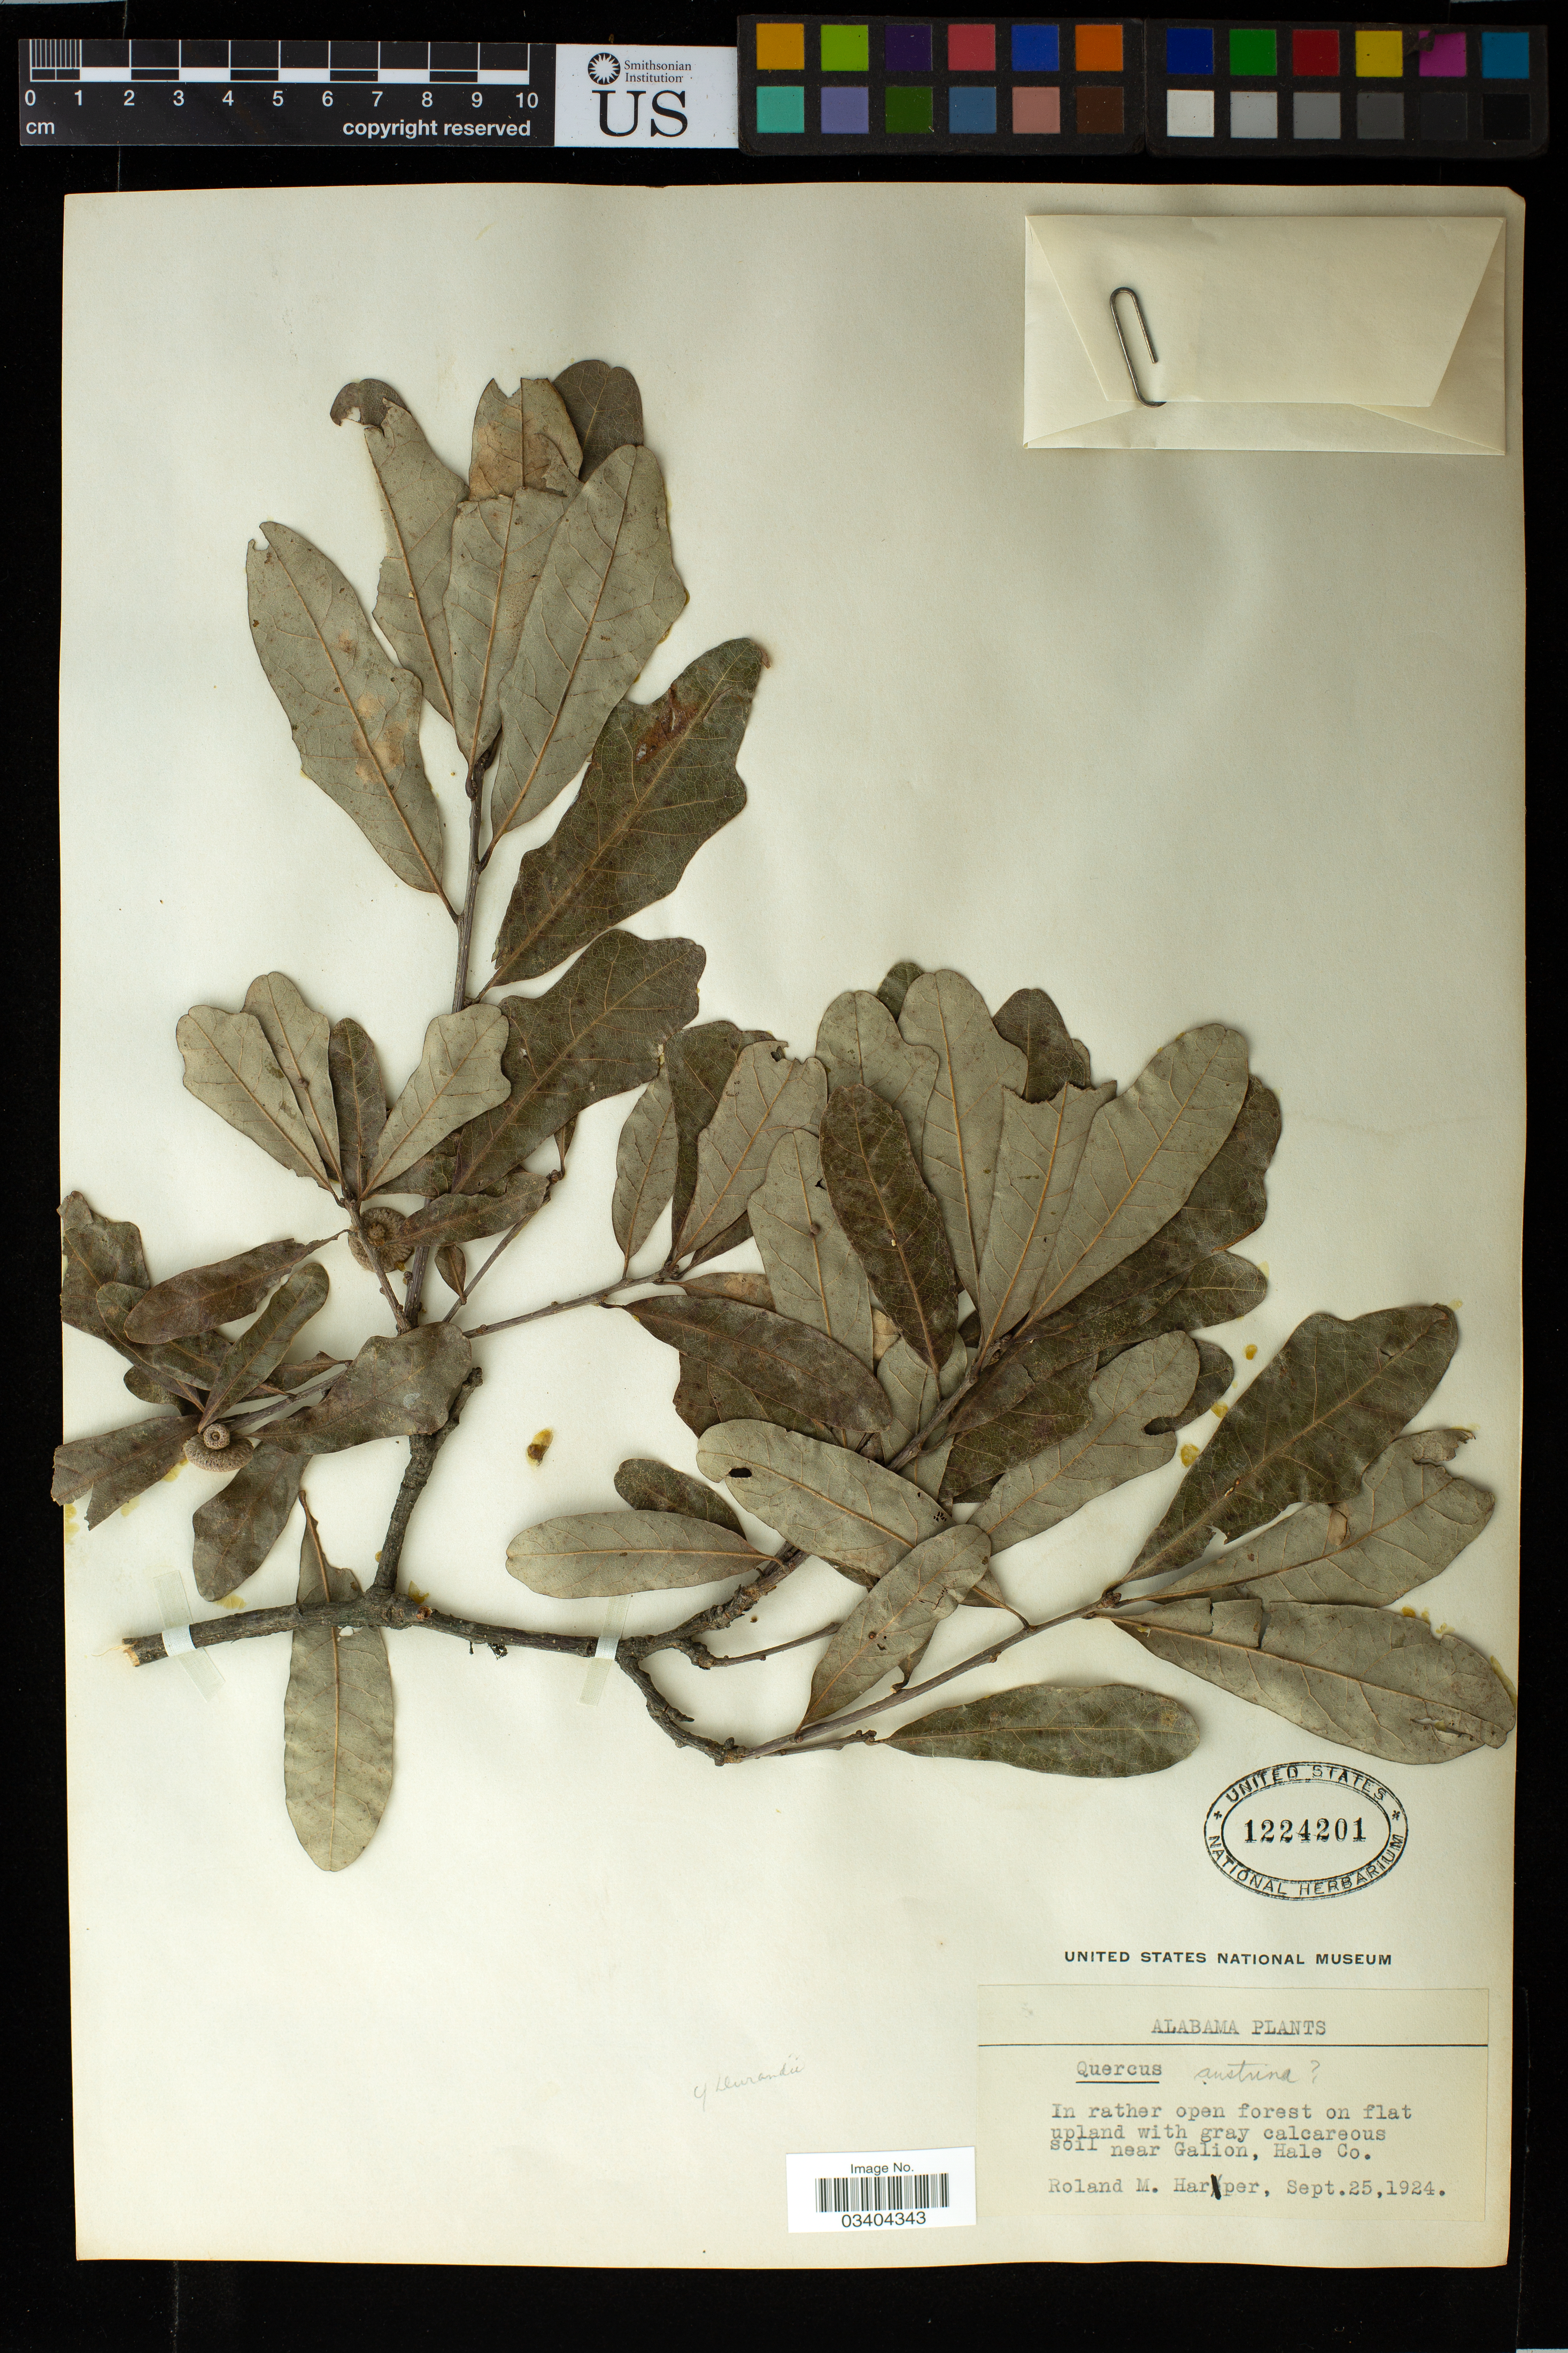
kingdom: Plantae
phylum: Tracheophyta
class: Magnoliopsida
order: Fagales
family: Fagaceae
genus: Quercus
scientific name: Quercus durandii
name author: Buckley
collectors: R. M. Harper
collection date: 1924-09-25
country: United States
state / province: Alabama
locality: near Galion, Hale Co.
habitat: in open forest on flat upland with grey calcareous soil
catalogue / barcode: US 1224201